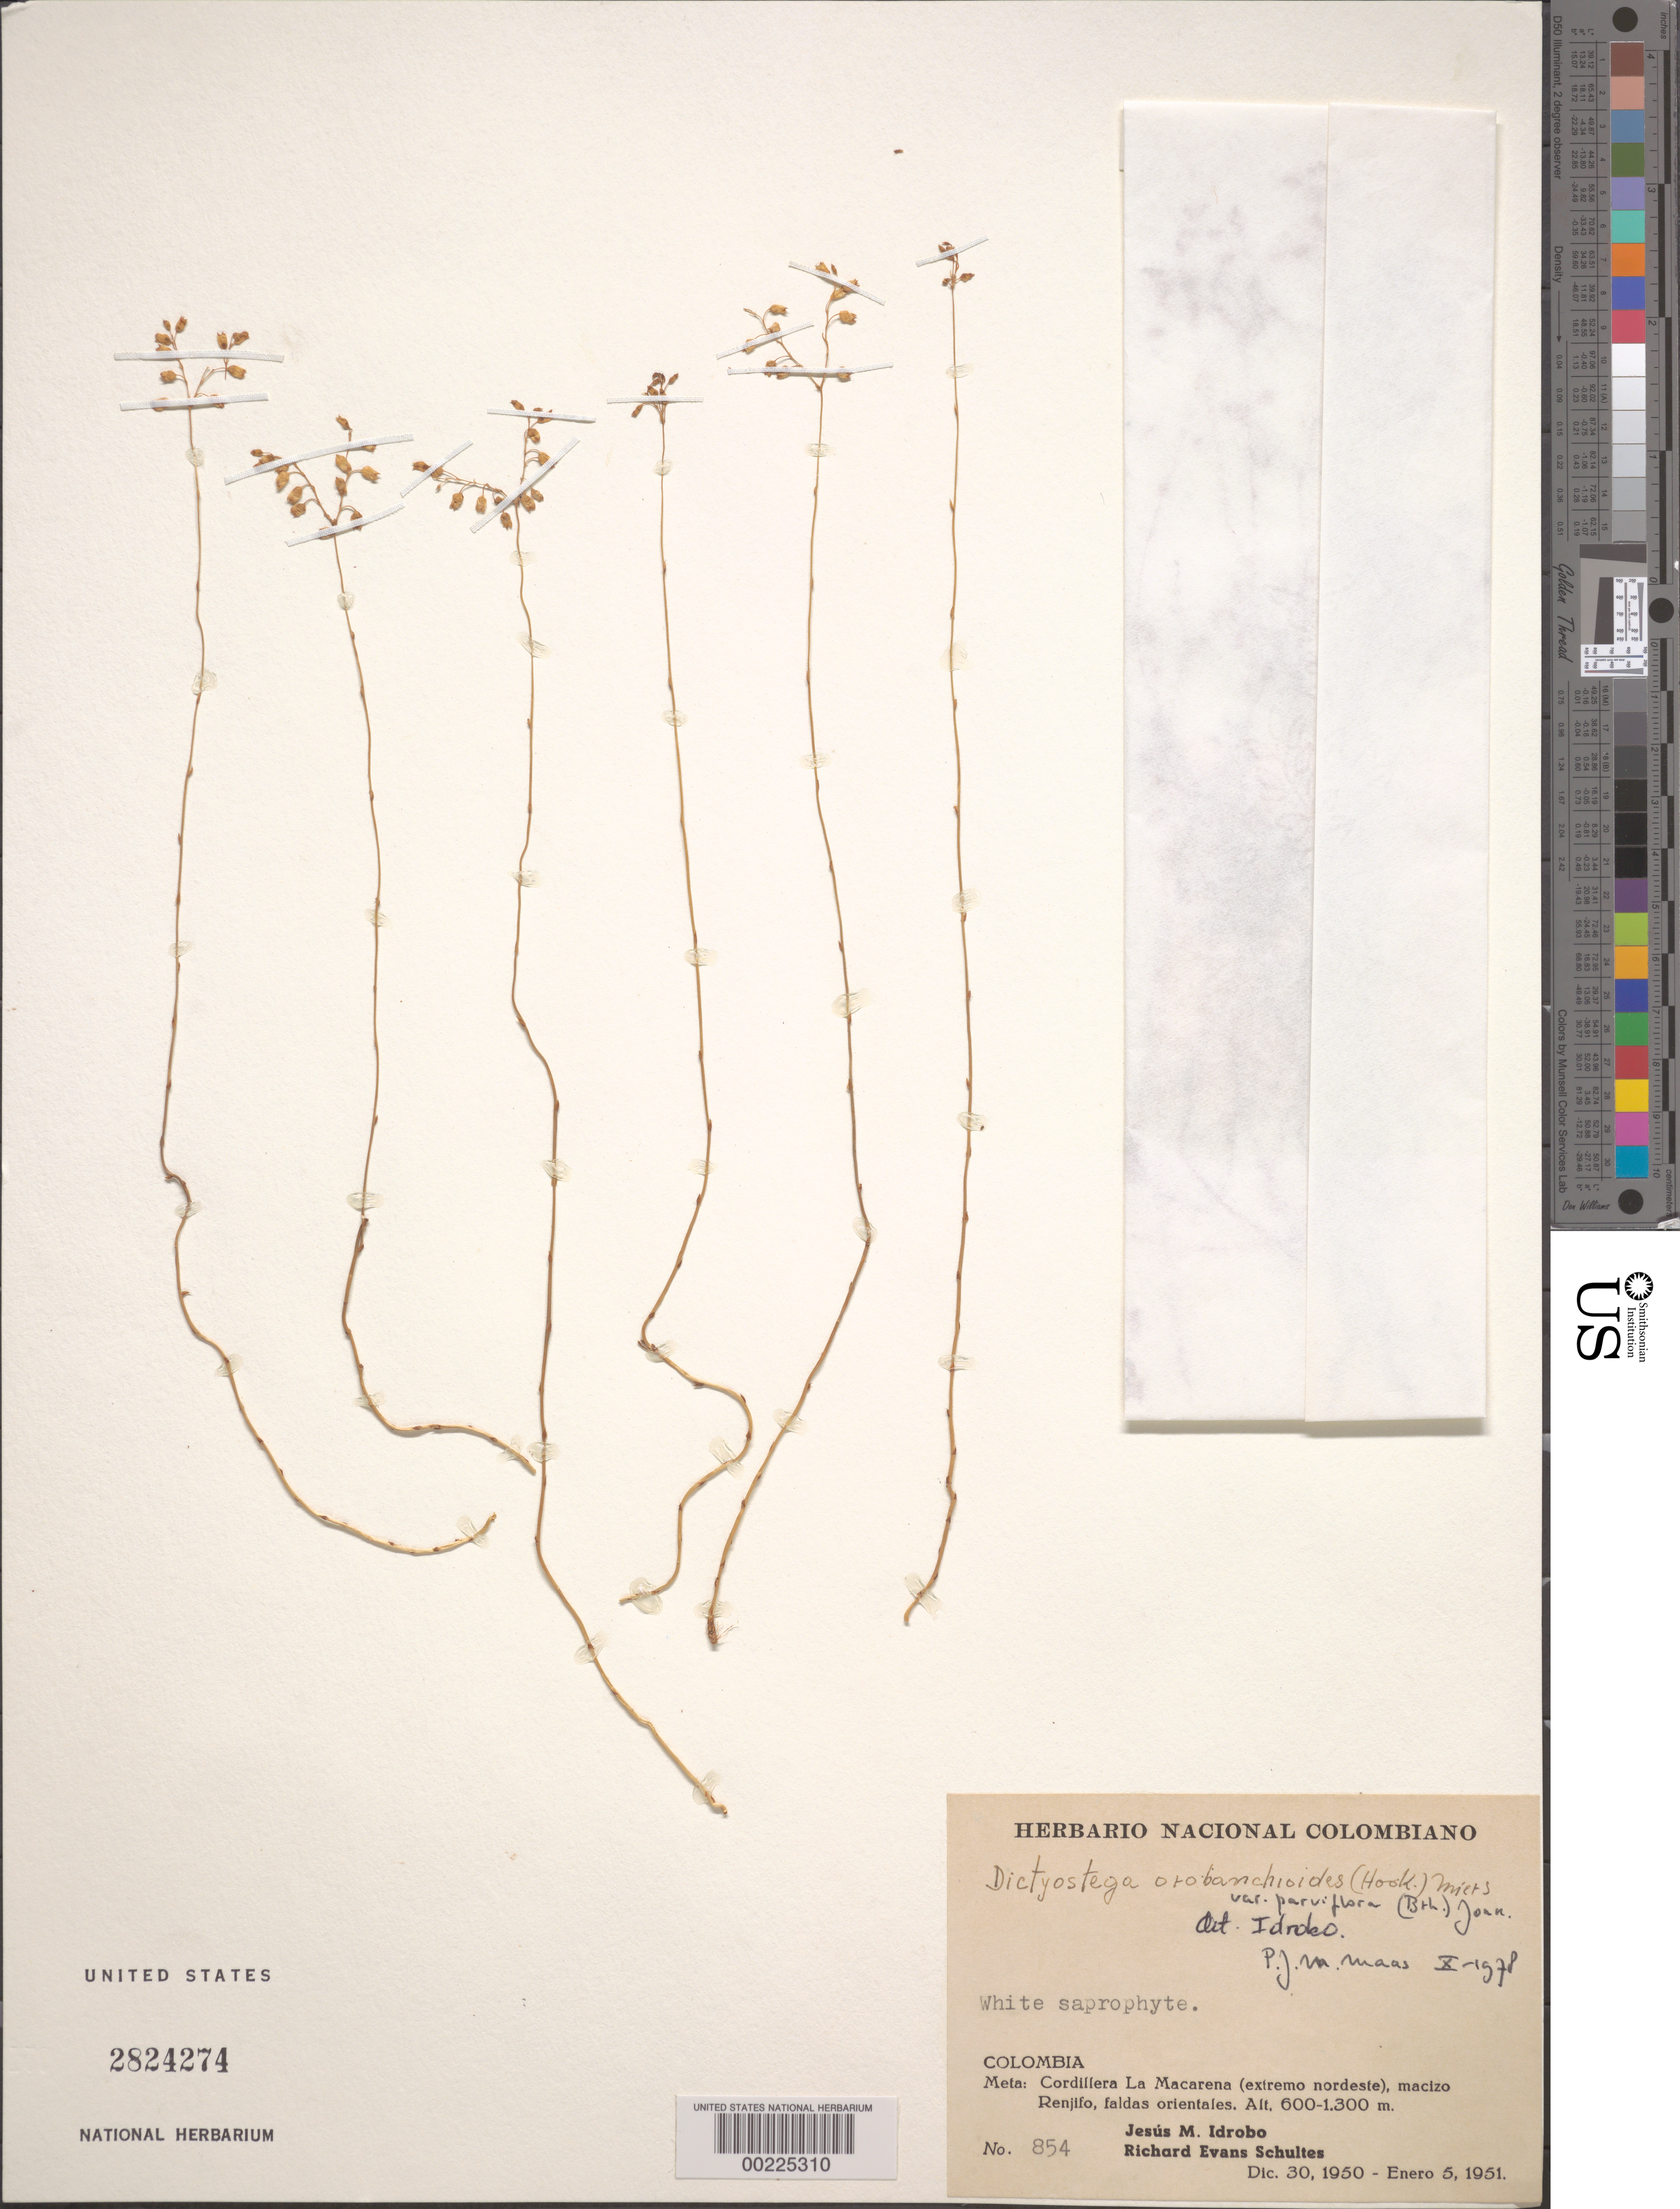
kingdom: Plantae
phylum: Tracheophyta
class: Liliopsida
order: Dioscoreales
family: Burmanniaceae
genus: Dictyostega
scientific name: Dictyostega orobanchoides subsp. parviflora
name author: (Benth.) Snelders & Maas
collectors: J. M. Idrobo & R. E. Schultes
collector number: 854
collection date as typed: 30 Dec 1950 to 05 Jan 1951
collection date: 1950-12-30/1951-01-05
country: Colombia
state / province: Meta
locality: Cordillera la Macarena (extreme NE), Macizo Renjifo, E slopes; Colina el Pesebre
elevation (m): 600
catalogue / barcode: US 2824274